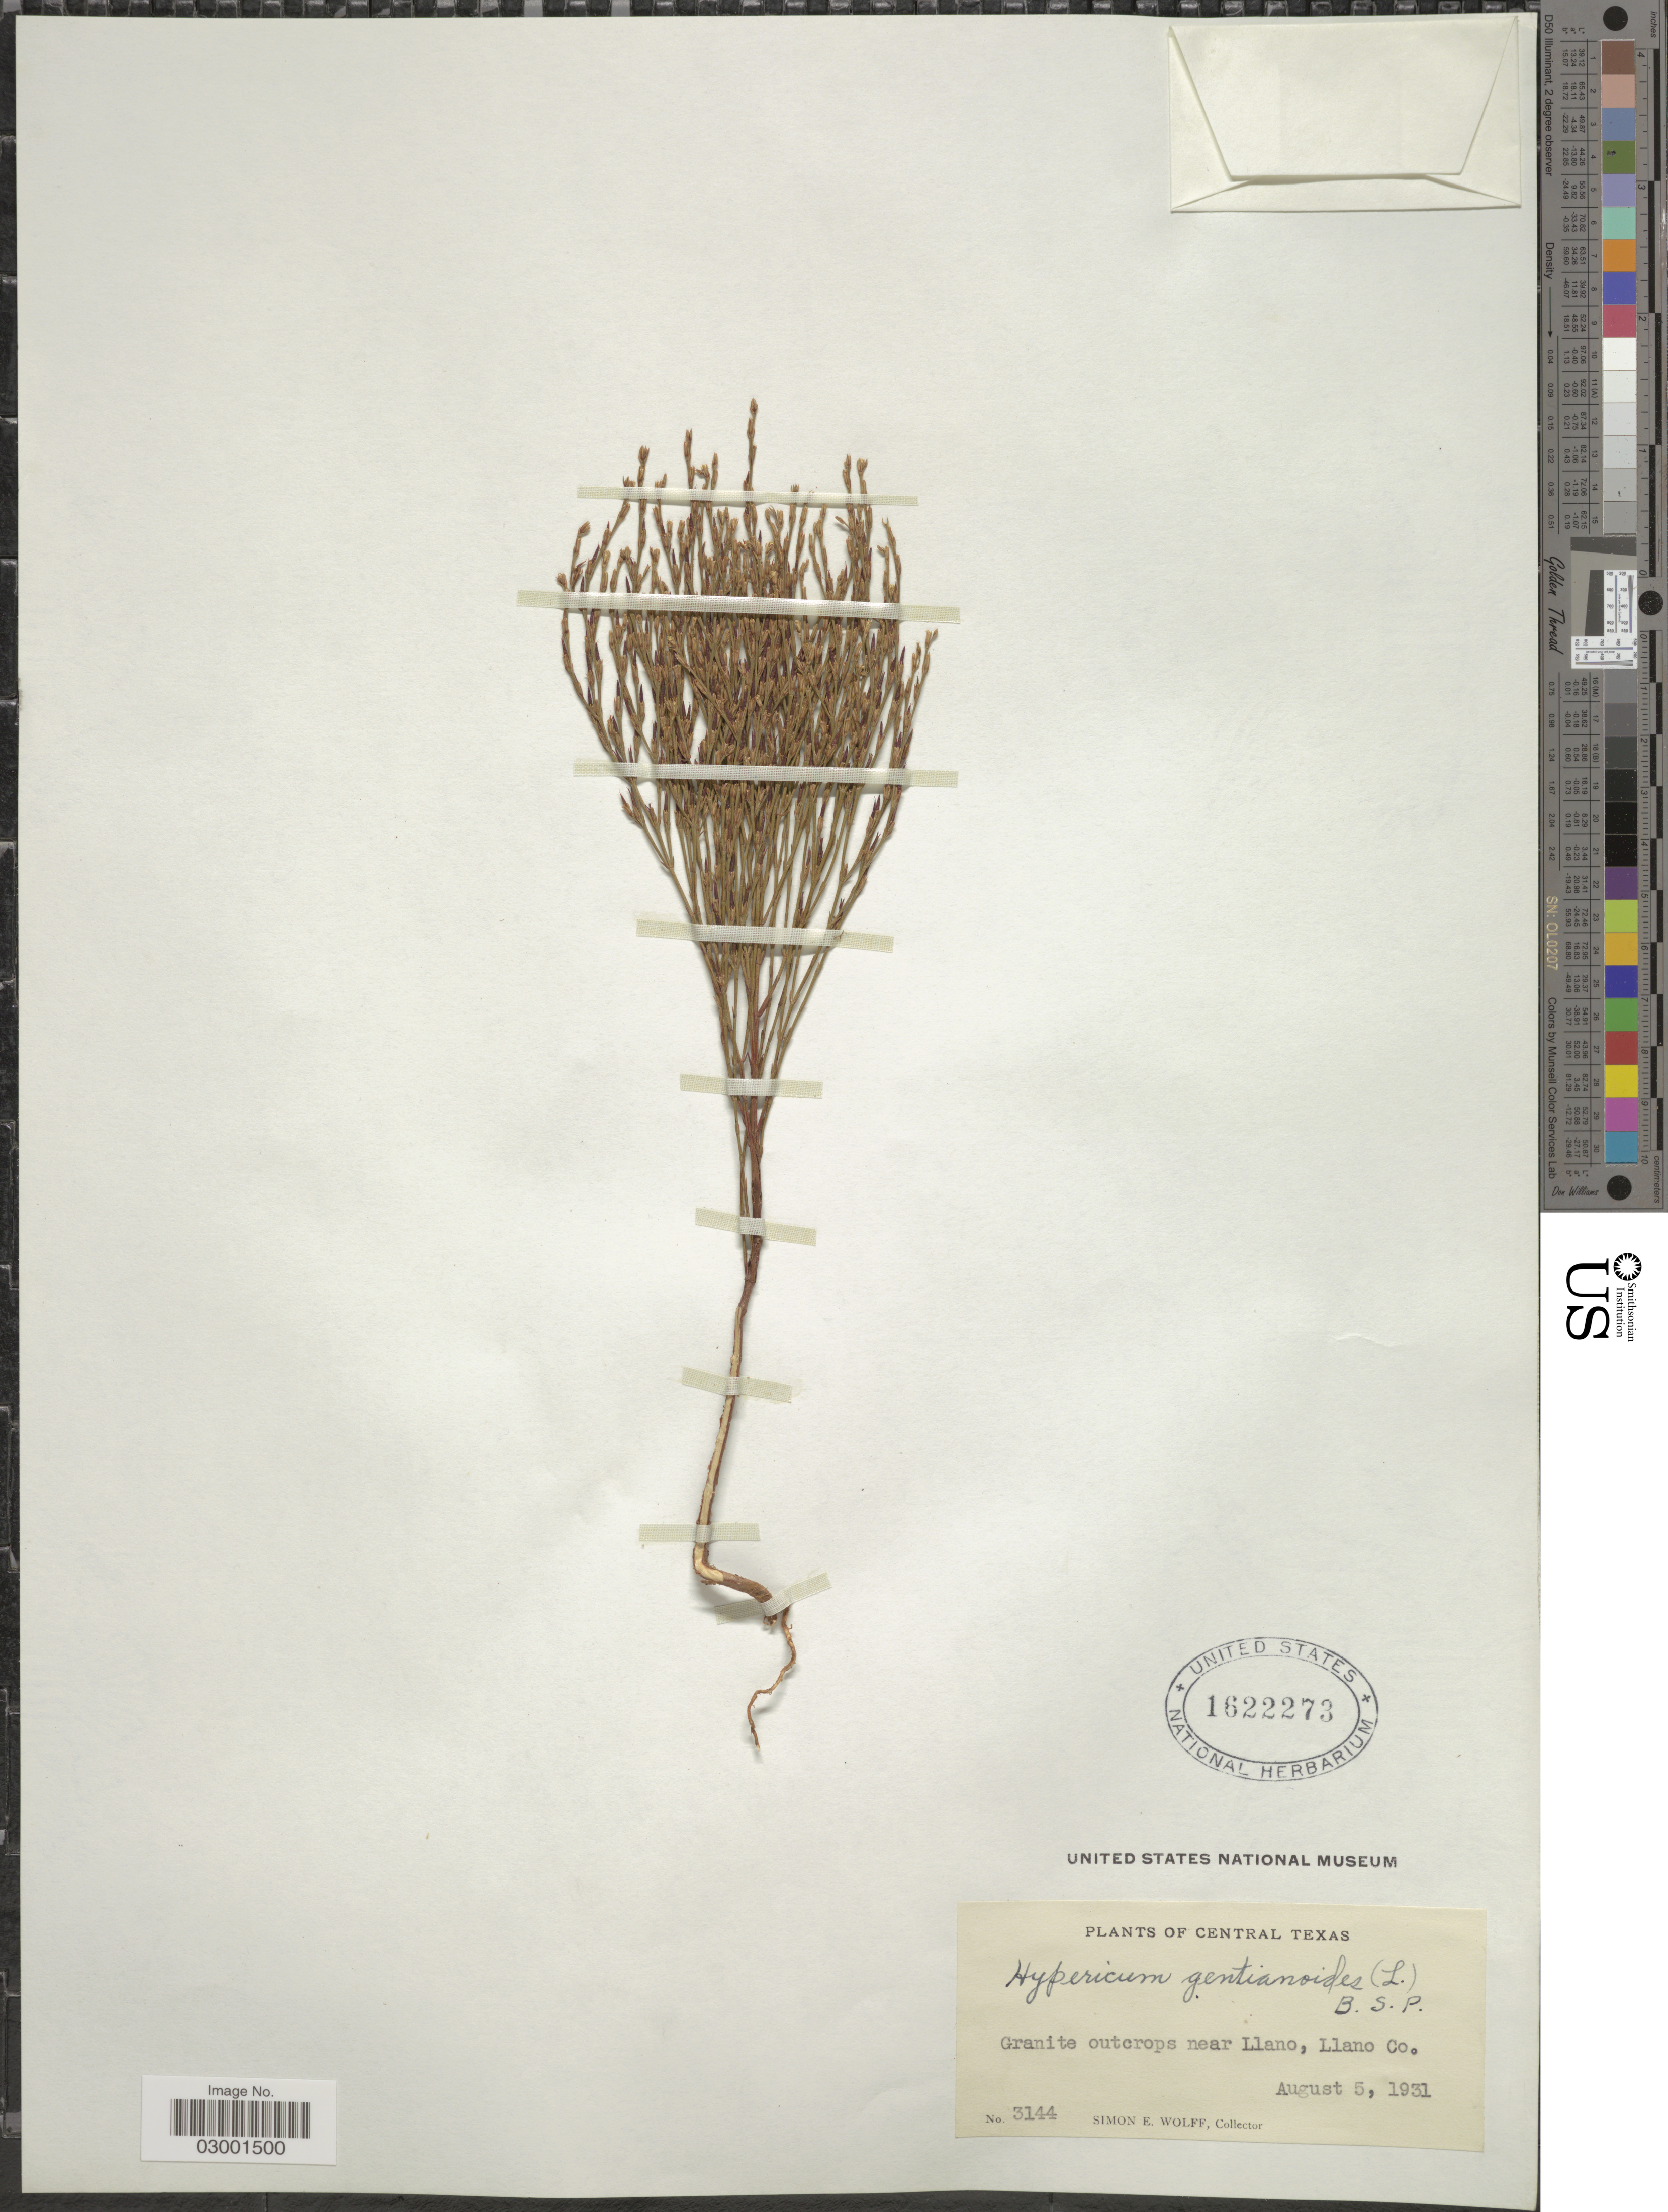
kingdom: Plantae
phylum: Tracheophyta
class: Magnoliopsida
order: Malpighiales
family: Hypericaceae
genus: Hypericum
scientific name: Hypericum gentianoides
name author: (L.) Britton, Stearns & Poggenb.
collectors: S. E. Wolff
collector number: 3144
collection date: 1931-08-05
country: United States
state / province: Texas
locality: Central Texas, Granite outcrops near Llano, Llano Co.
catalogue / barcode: US 1622273